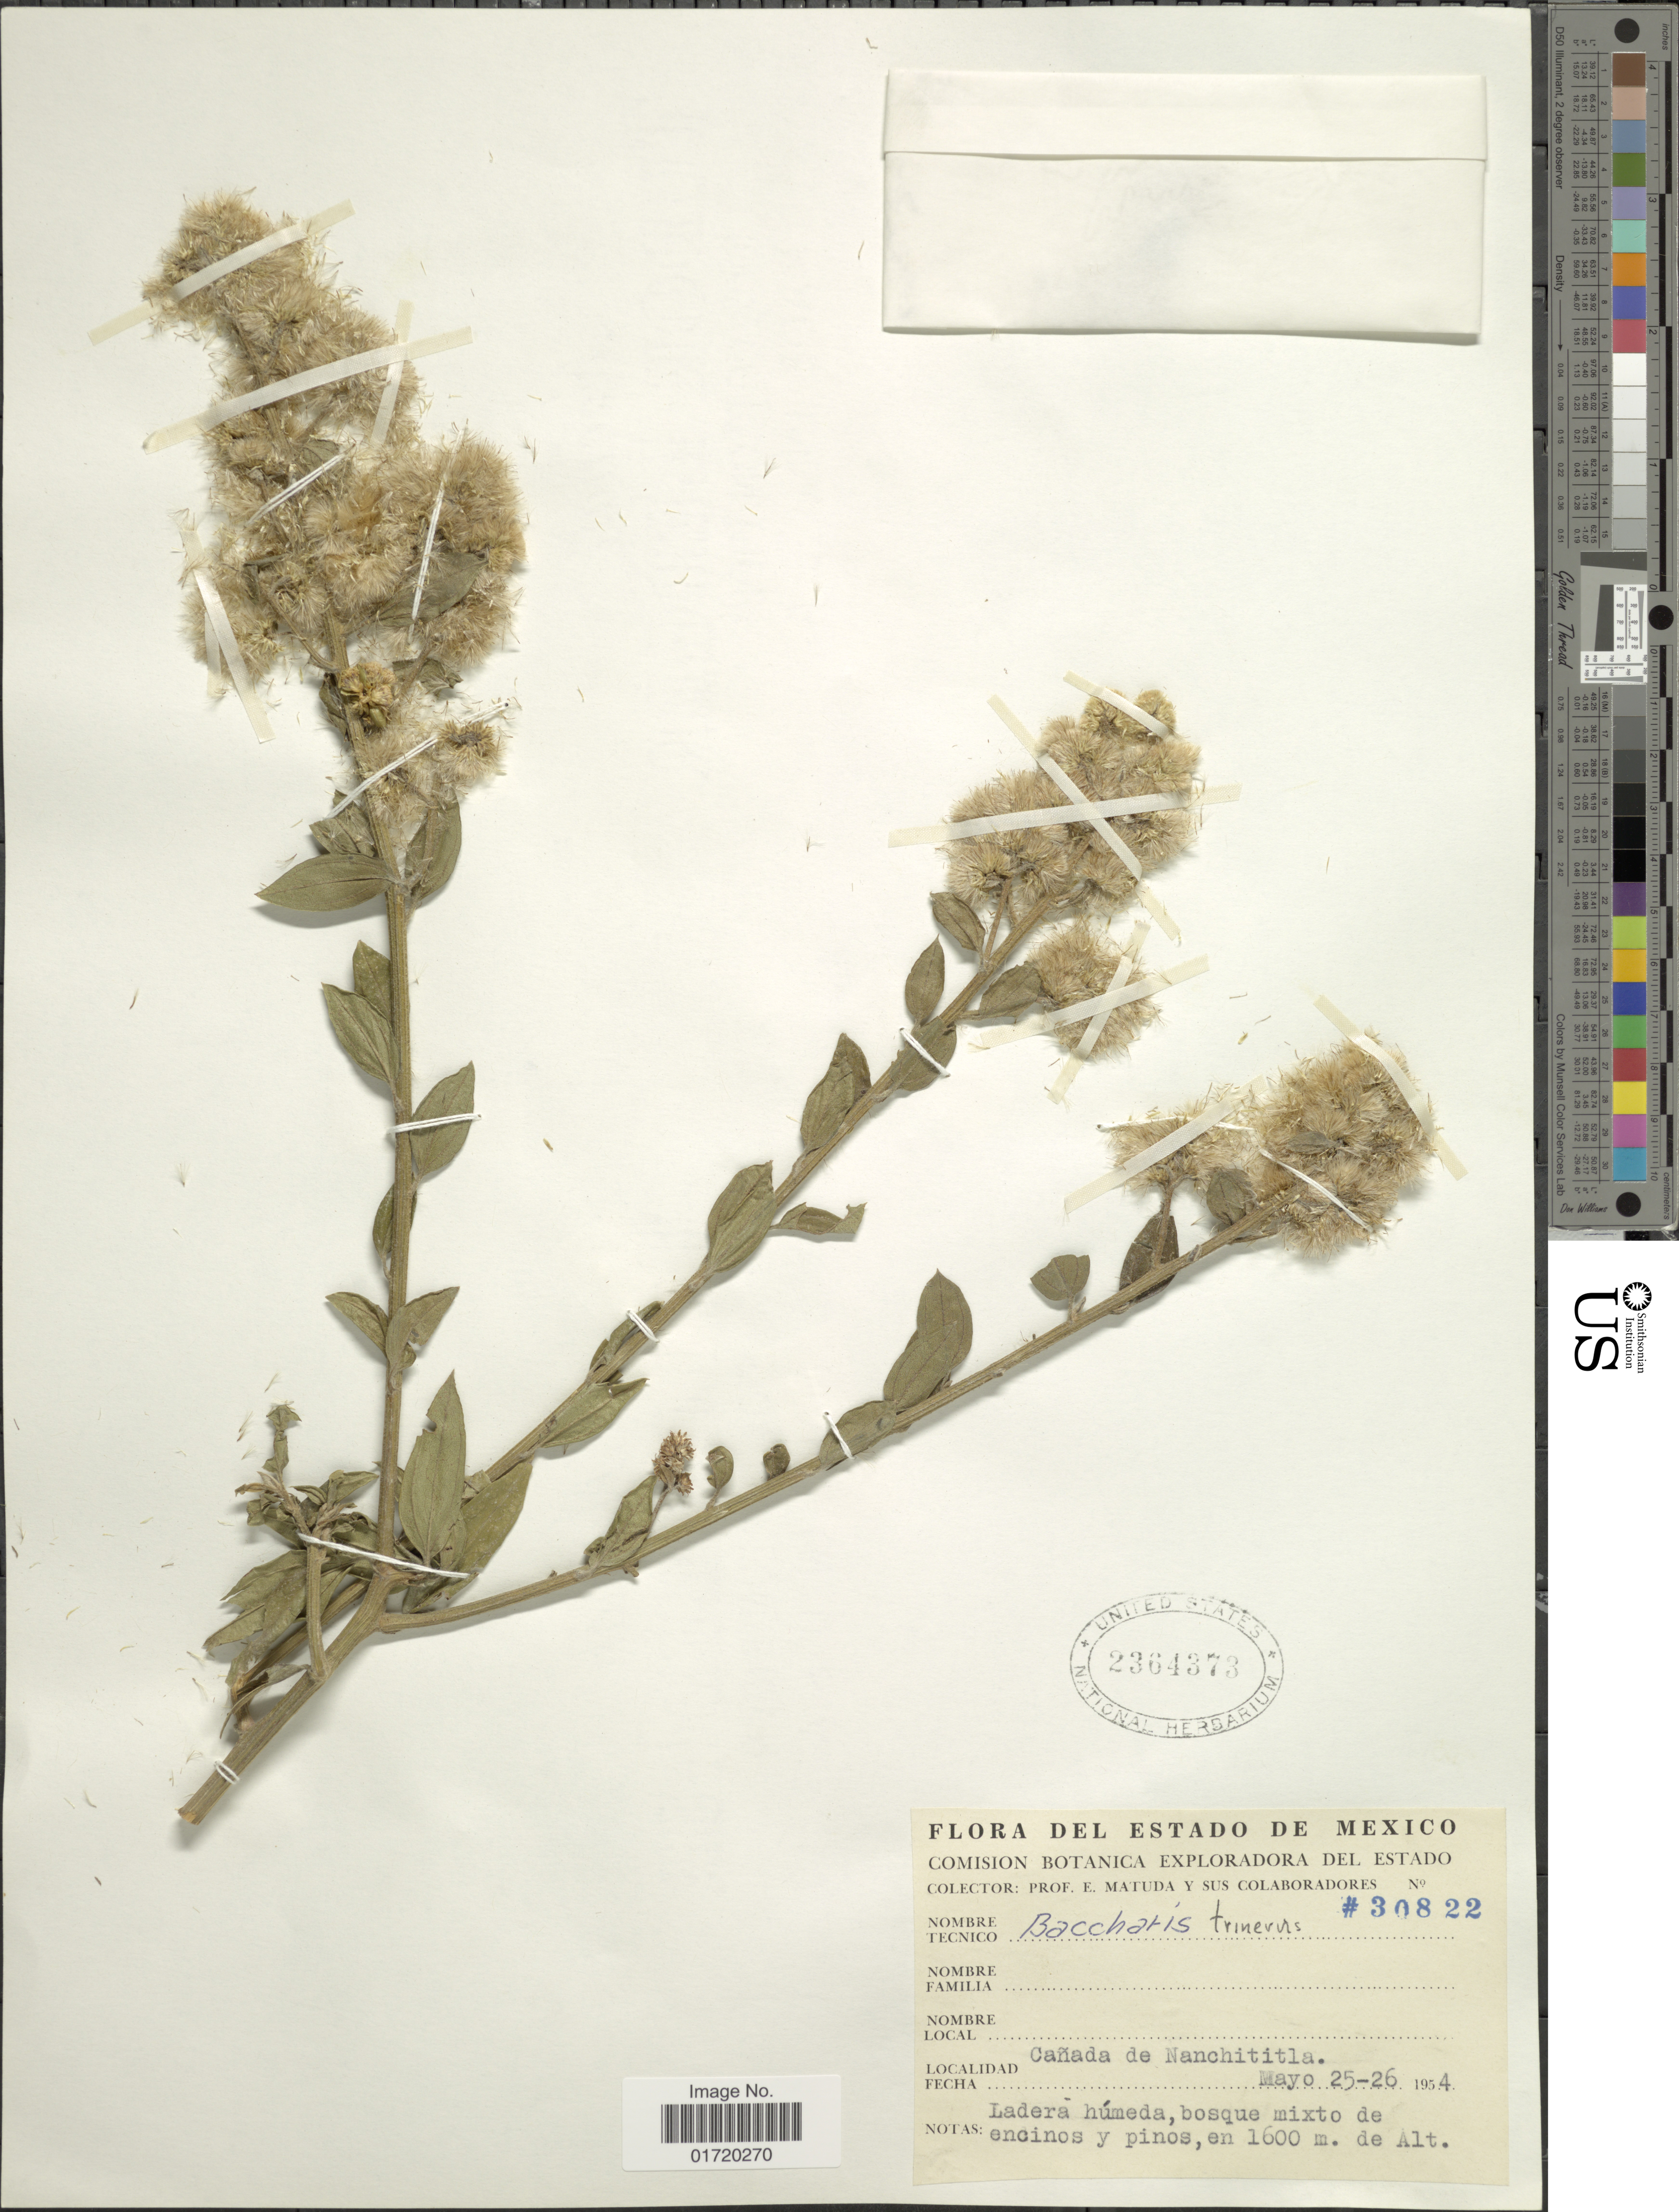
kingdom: Plantae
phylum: Tracheophyta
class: Magnoliopsida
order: Asterales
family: Asteraceae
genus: Baccharis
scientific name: Baccharis trinervis var. rhexioides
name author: (Kunth) Baker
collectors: E. Matuda & et al.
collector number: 30822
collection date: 1954-05-25/1954-05-26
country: Mexico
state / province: México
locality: Canada de Nanchititla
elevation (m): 1600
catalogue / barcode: US 2364373